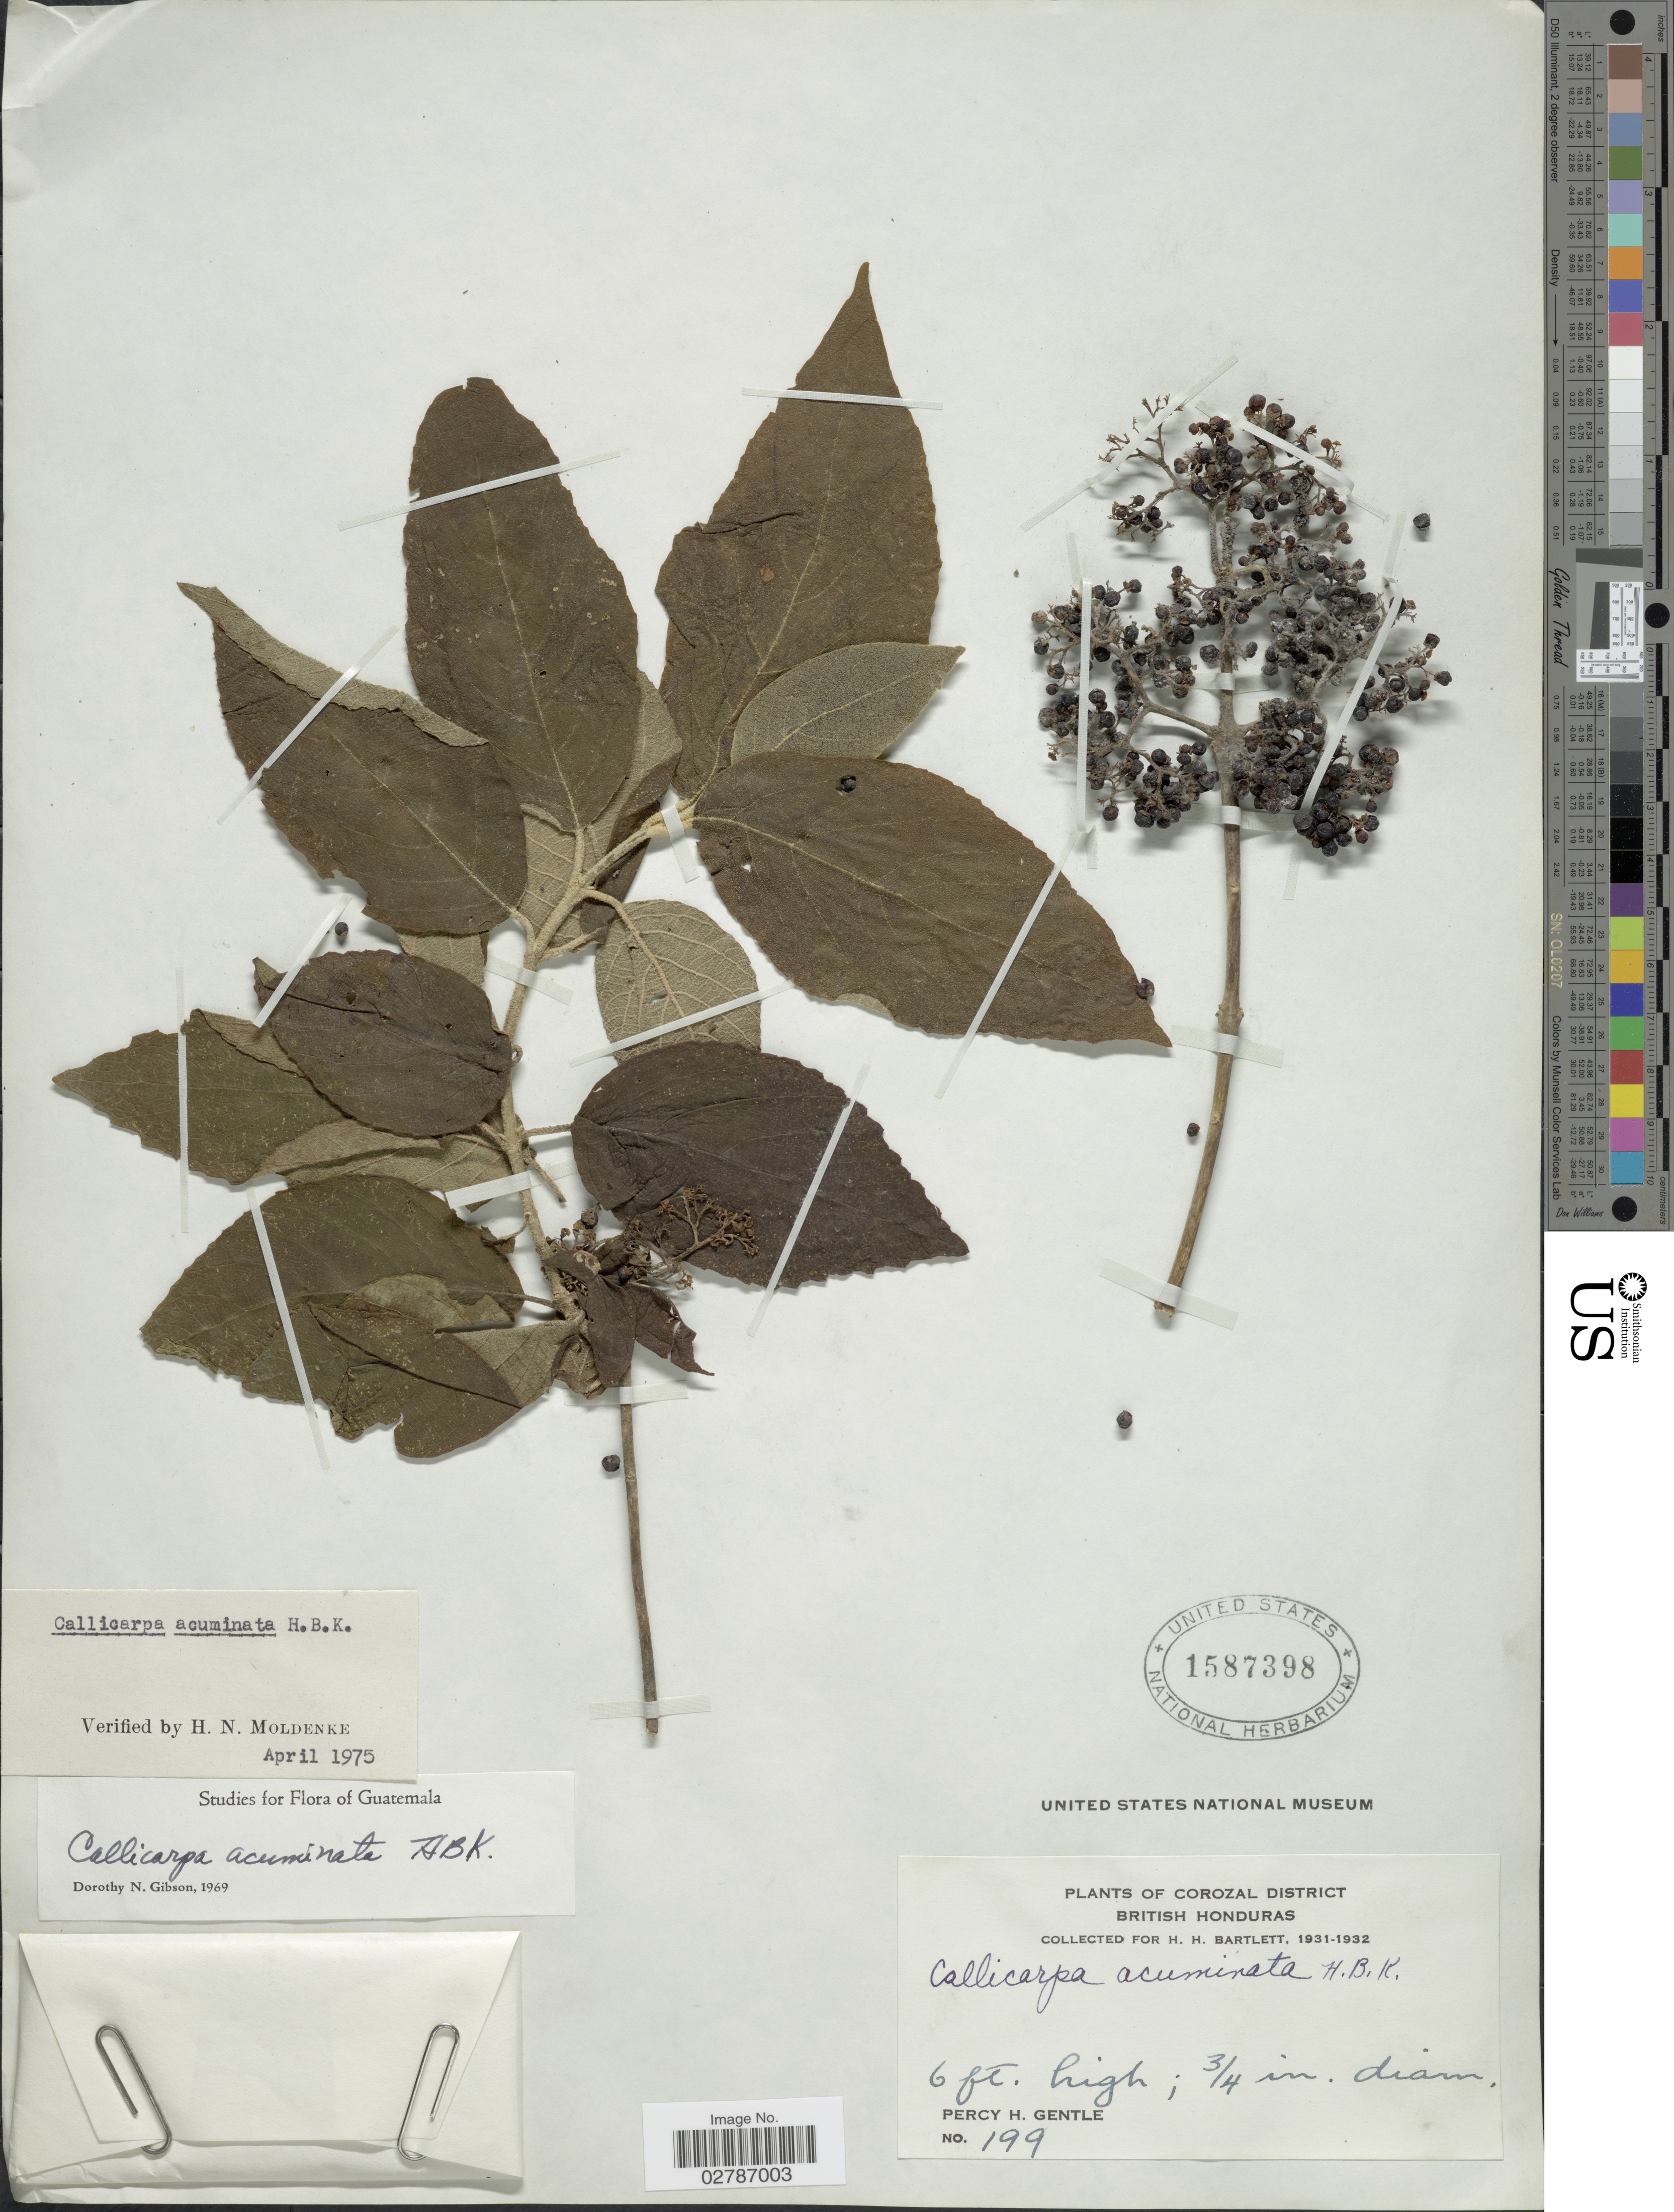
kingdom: Plantae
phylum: Tracheophyta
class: Magnoliopsida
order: Lamiales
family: Lamiaceae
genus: Callicarpa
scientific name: Callicarpa acuminata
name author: Kunth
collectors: P. H. Gentle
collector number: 199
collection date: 1931/1932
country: Belize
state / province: Corozal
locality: Corozal District. British Honduras.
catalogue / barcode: US 1587398